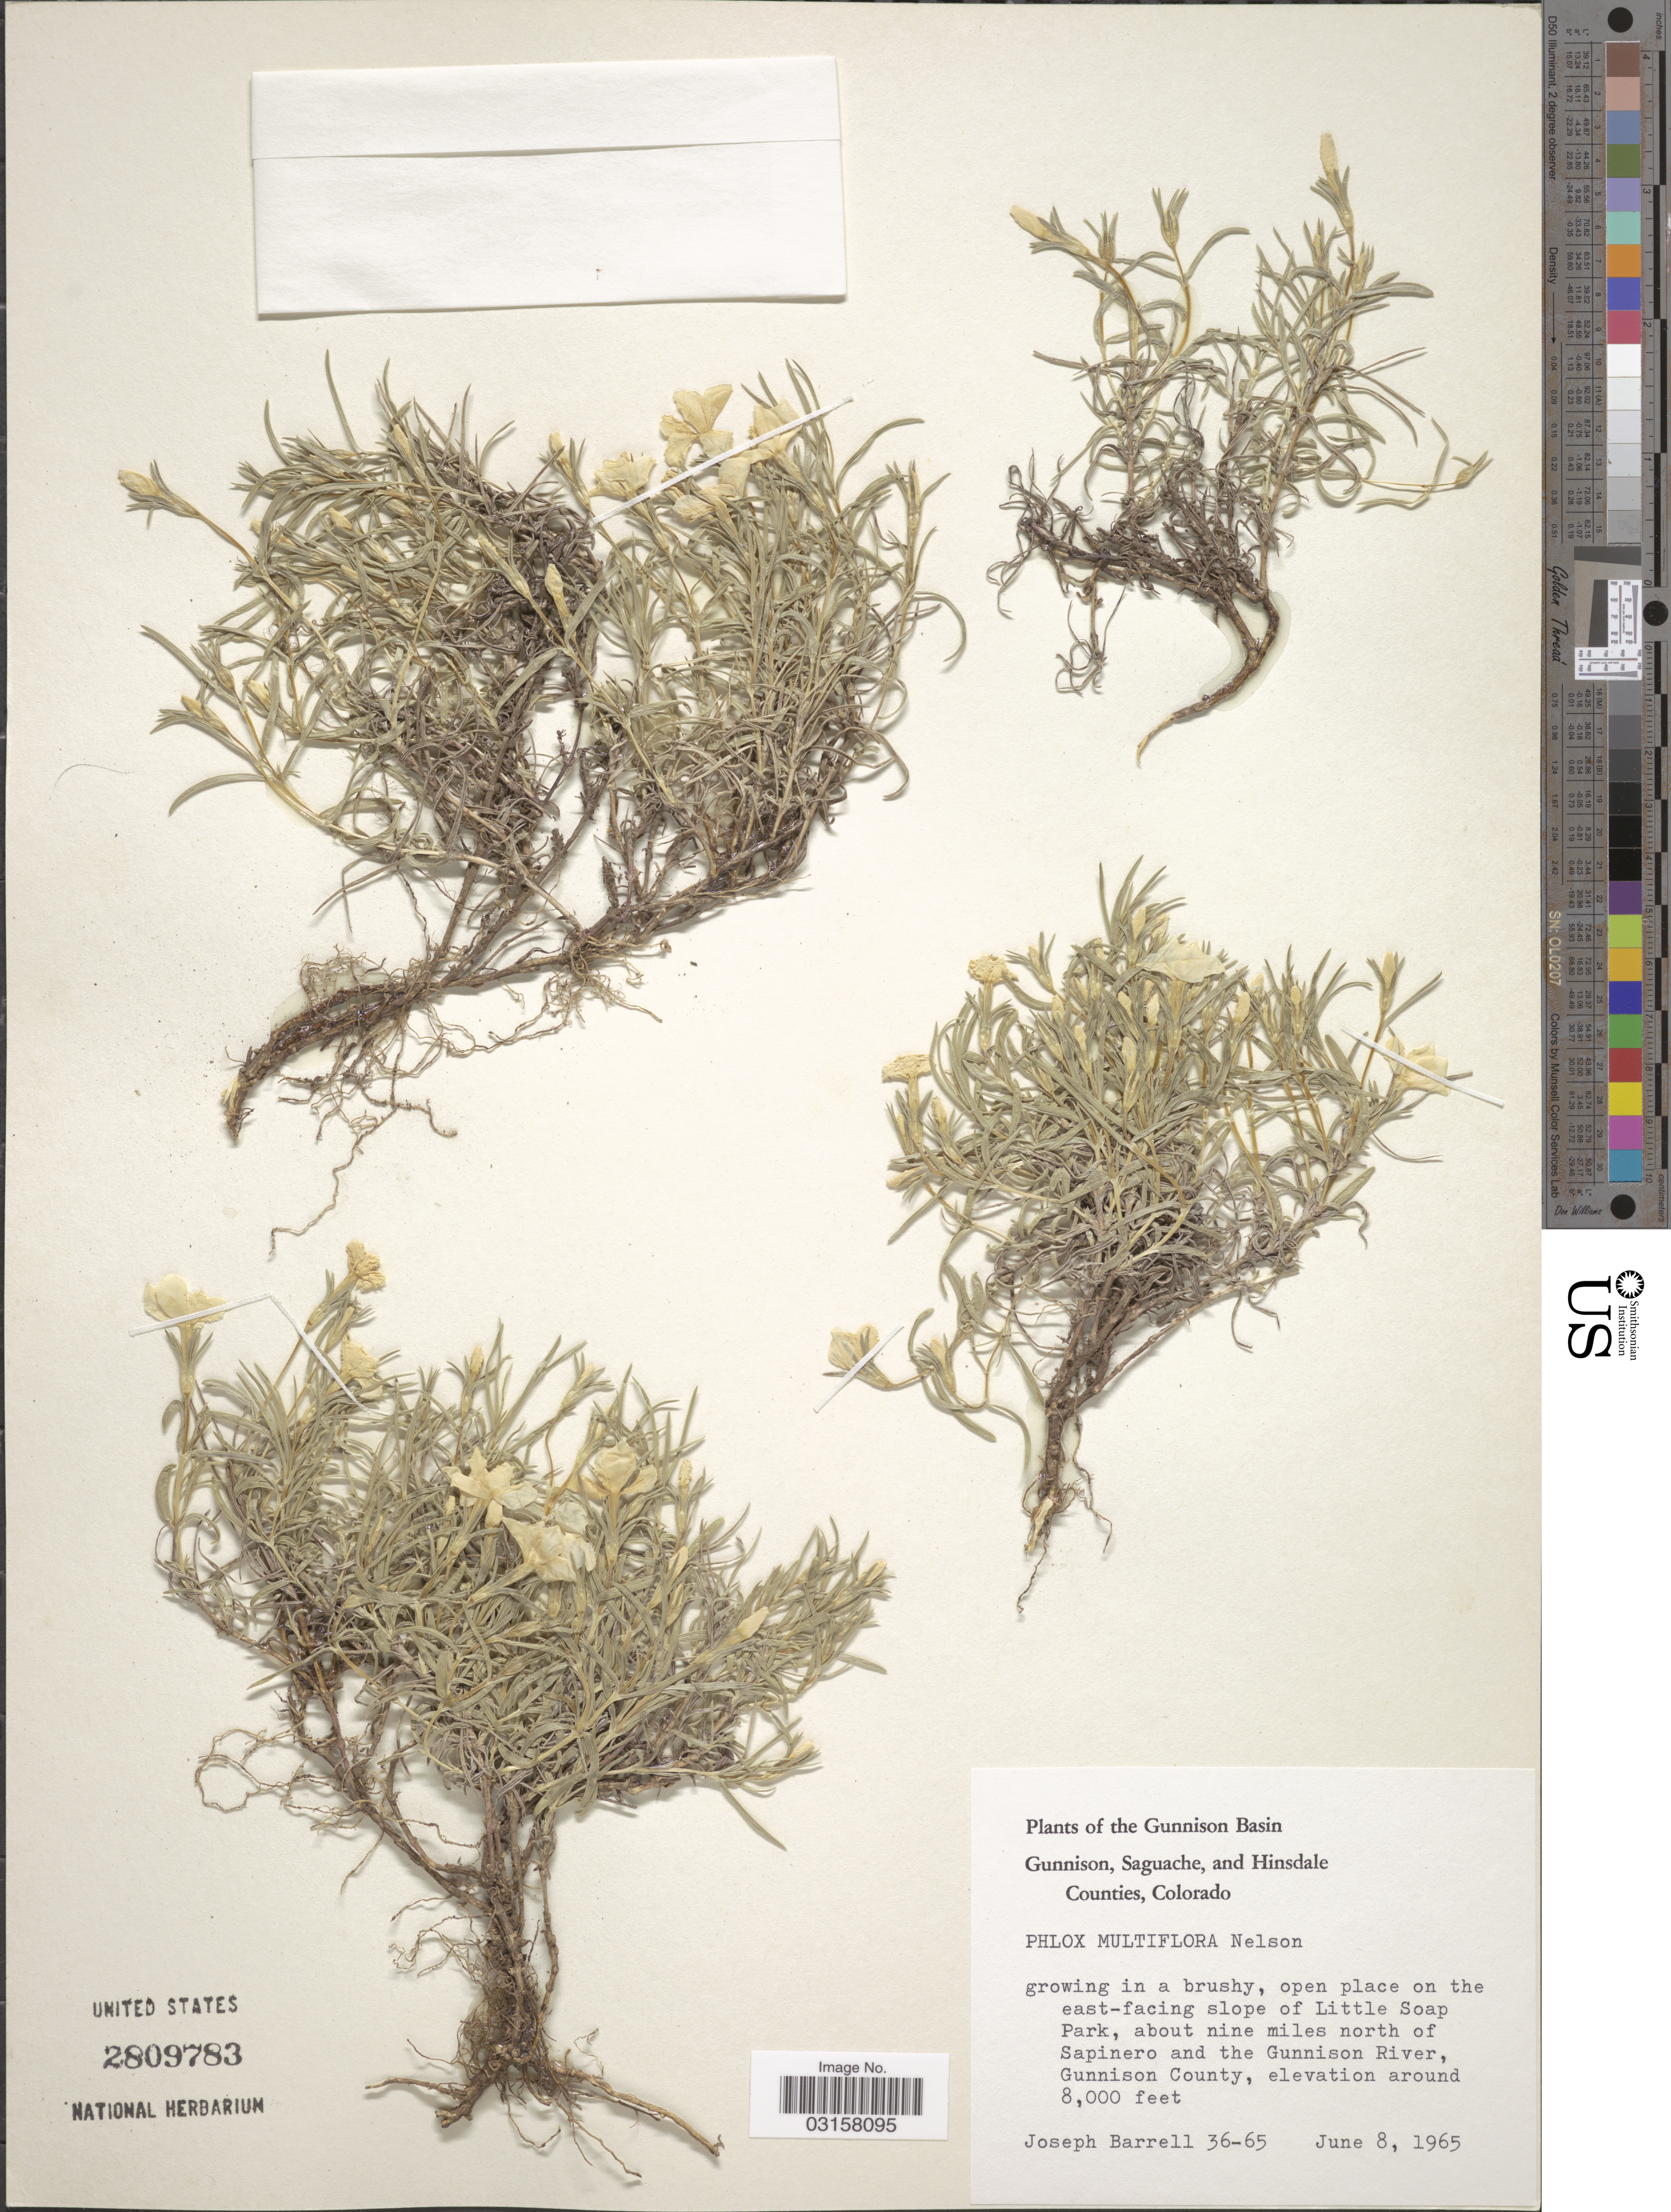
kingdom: Plantae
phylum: Tracheophyta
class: Magnoliopsida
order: Ericales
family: Polemoniaceae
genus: Phlox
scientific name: Phlox multiflora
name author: A. Nelson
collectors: J. Barrell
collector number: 36-65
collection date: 1965-06-08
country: United States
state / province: Colorado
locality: The Gunnison Basin. Open place on the east-facing slope of Little Soap Park, about nine miles north of Sapinero and the Gunnison River, Gunnison County.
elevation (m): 2438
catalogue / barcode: US 2809783